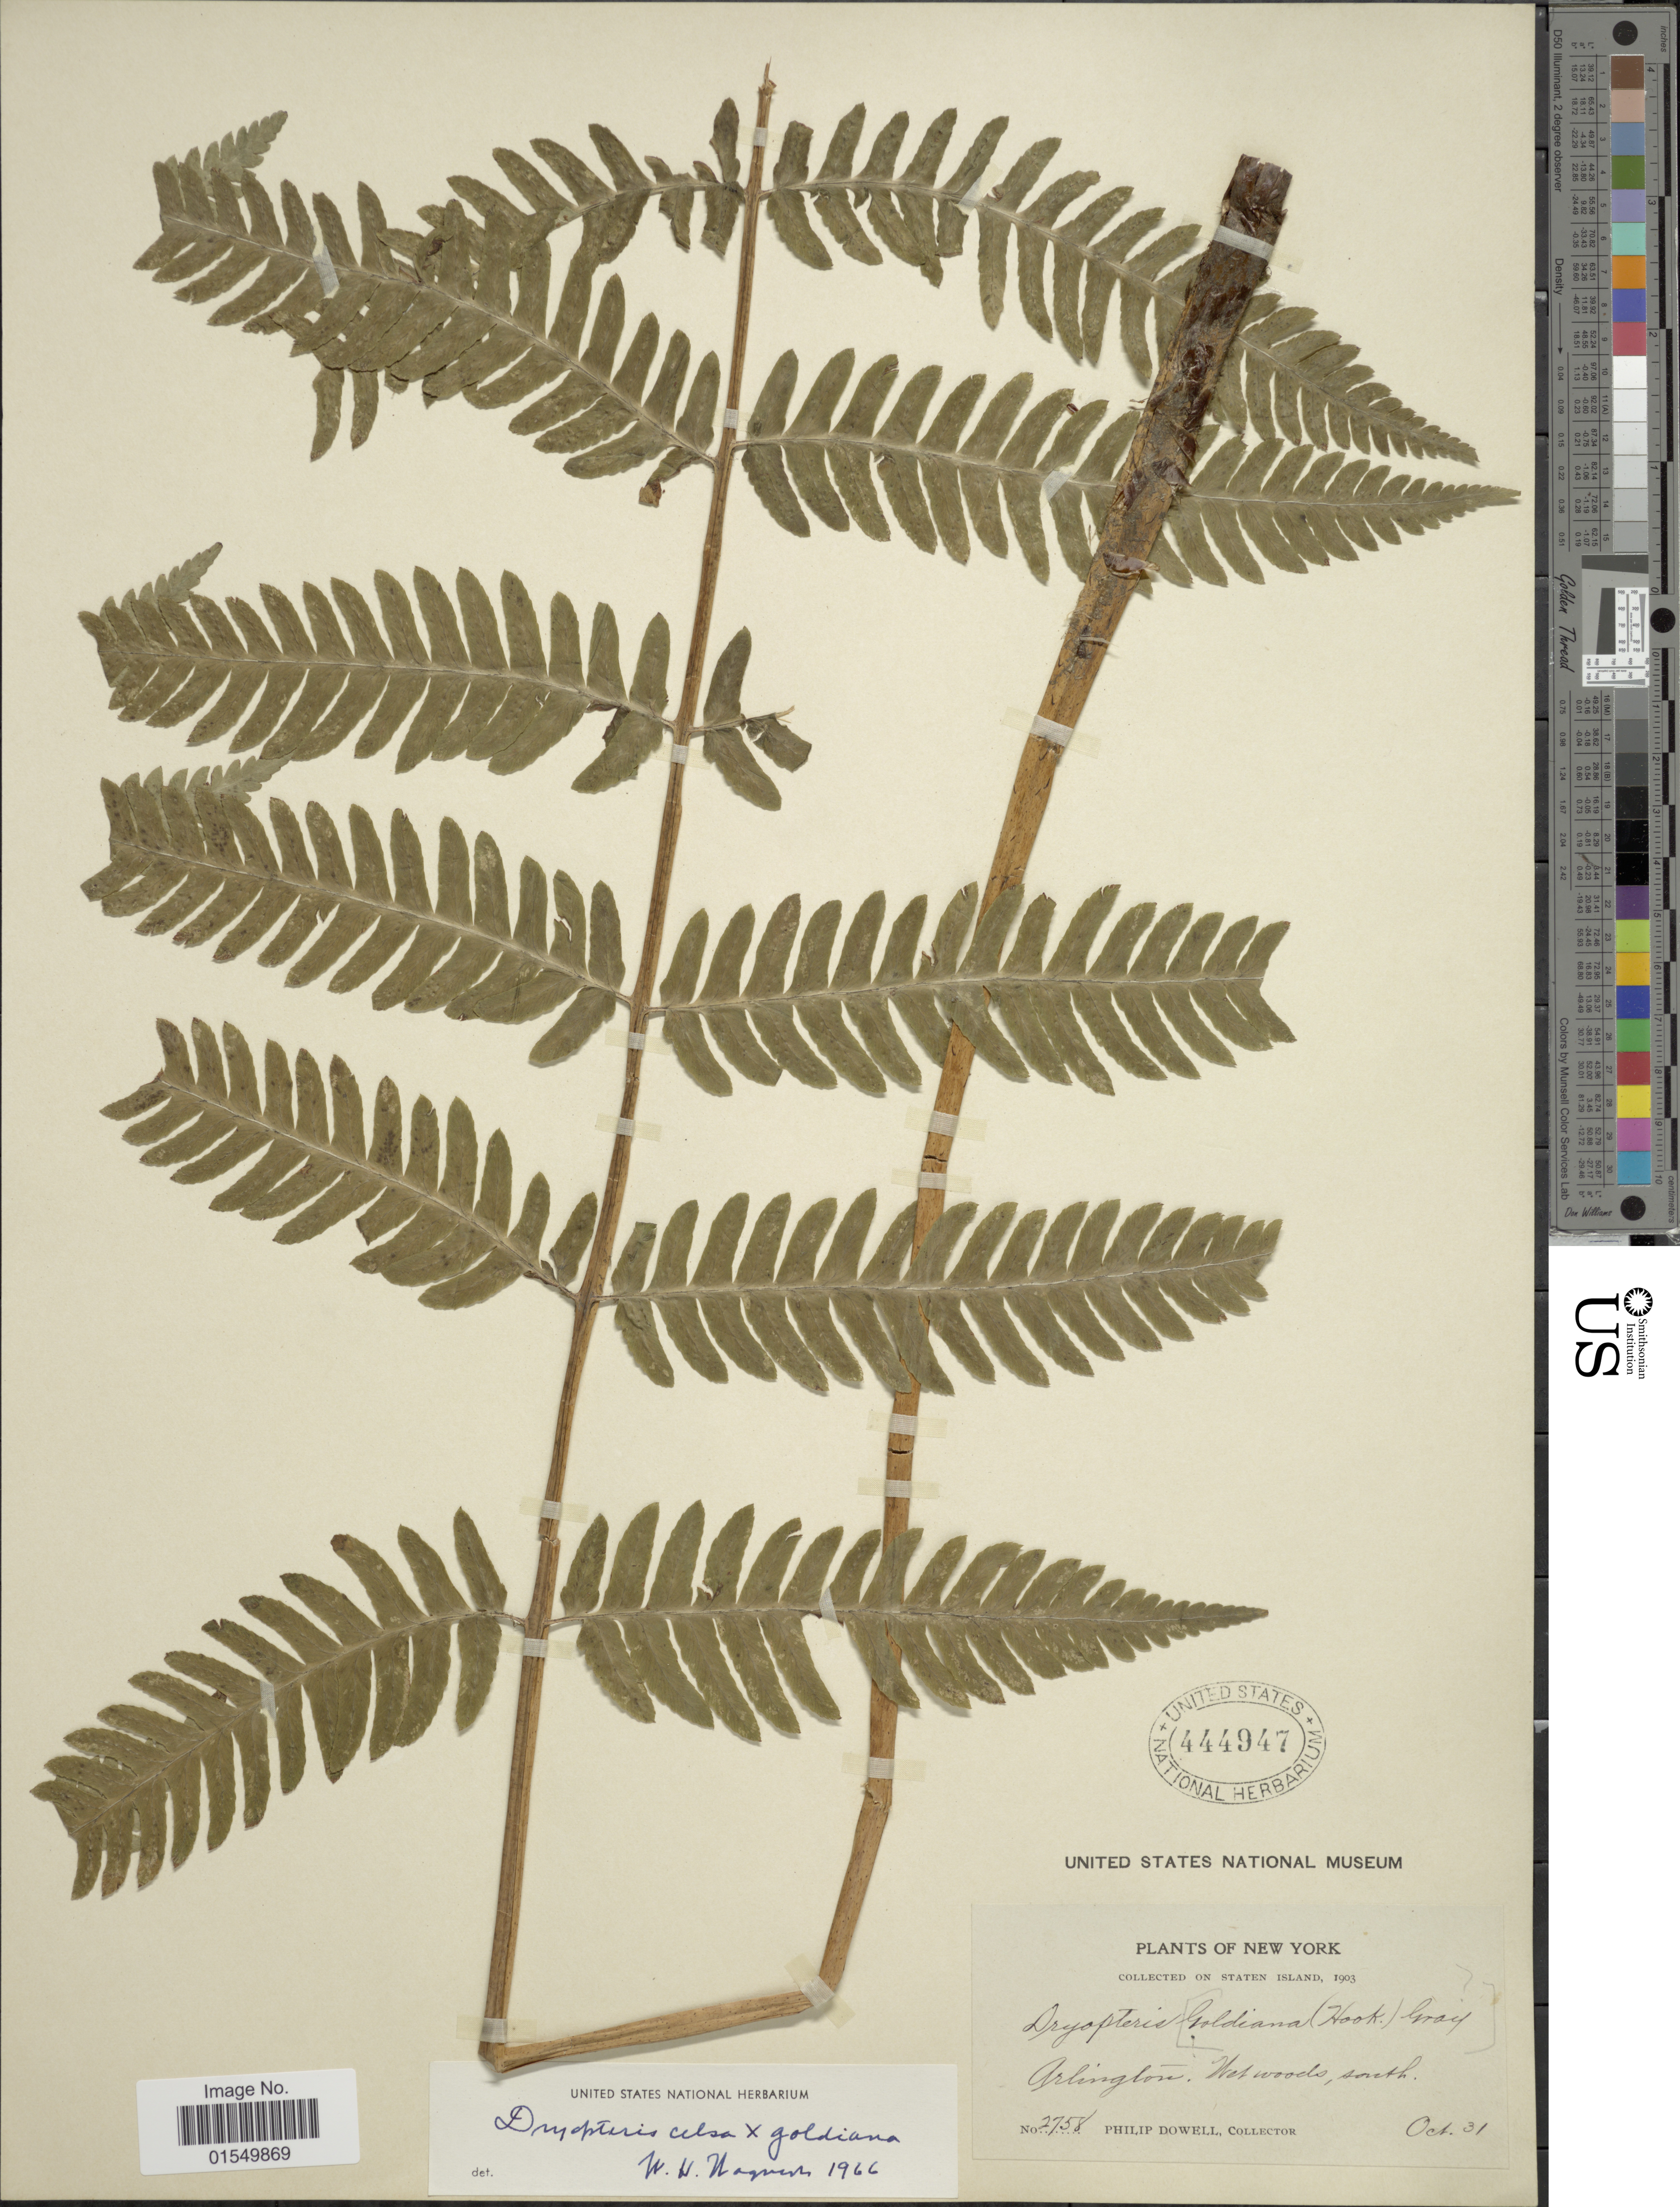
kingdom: Plantae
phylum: Tracheophyta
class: Polypodiopsida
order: Polypodiales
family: Dryopteridaceae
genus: Dryopteris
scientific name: Dryopteris x atropalustris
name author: Small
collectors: P. Dowell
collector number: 2758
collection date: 1903-10-31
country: United States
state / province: New York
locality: Staten Island, Arlington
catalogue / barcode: US 444947